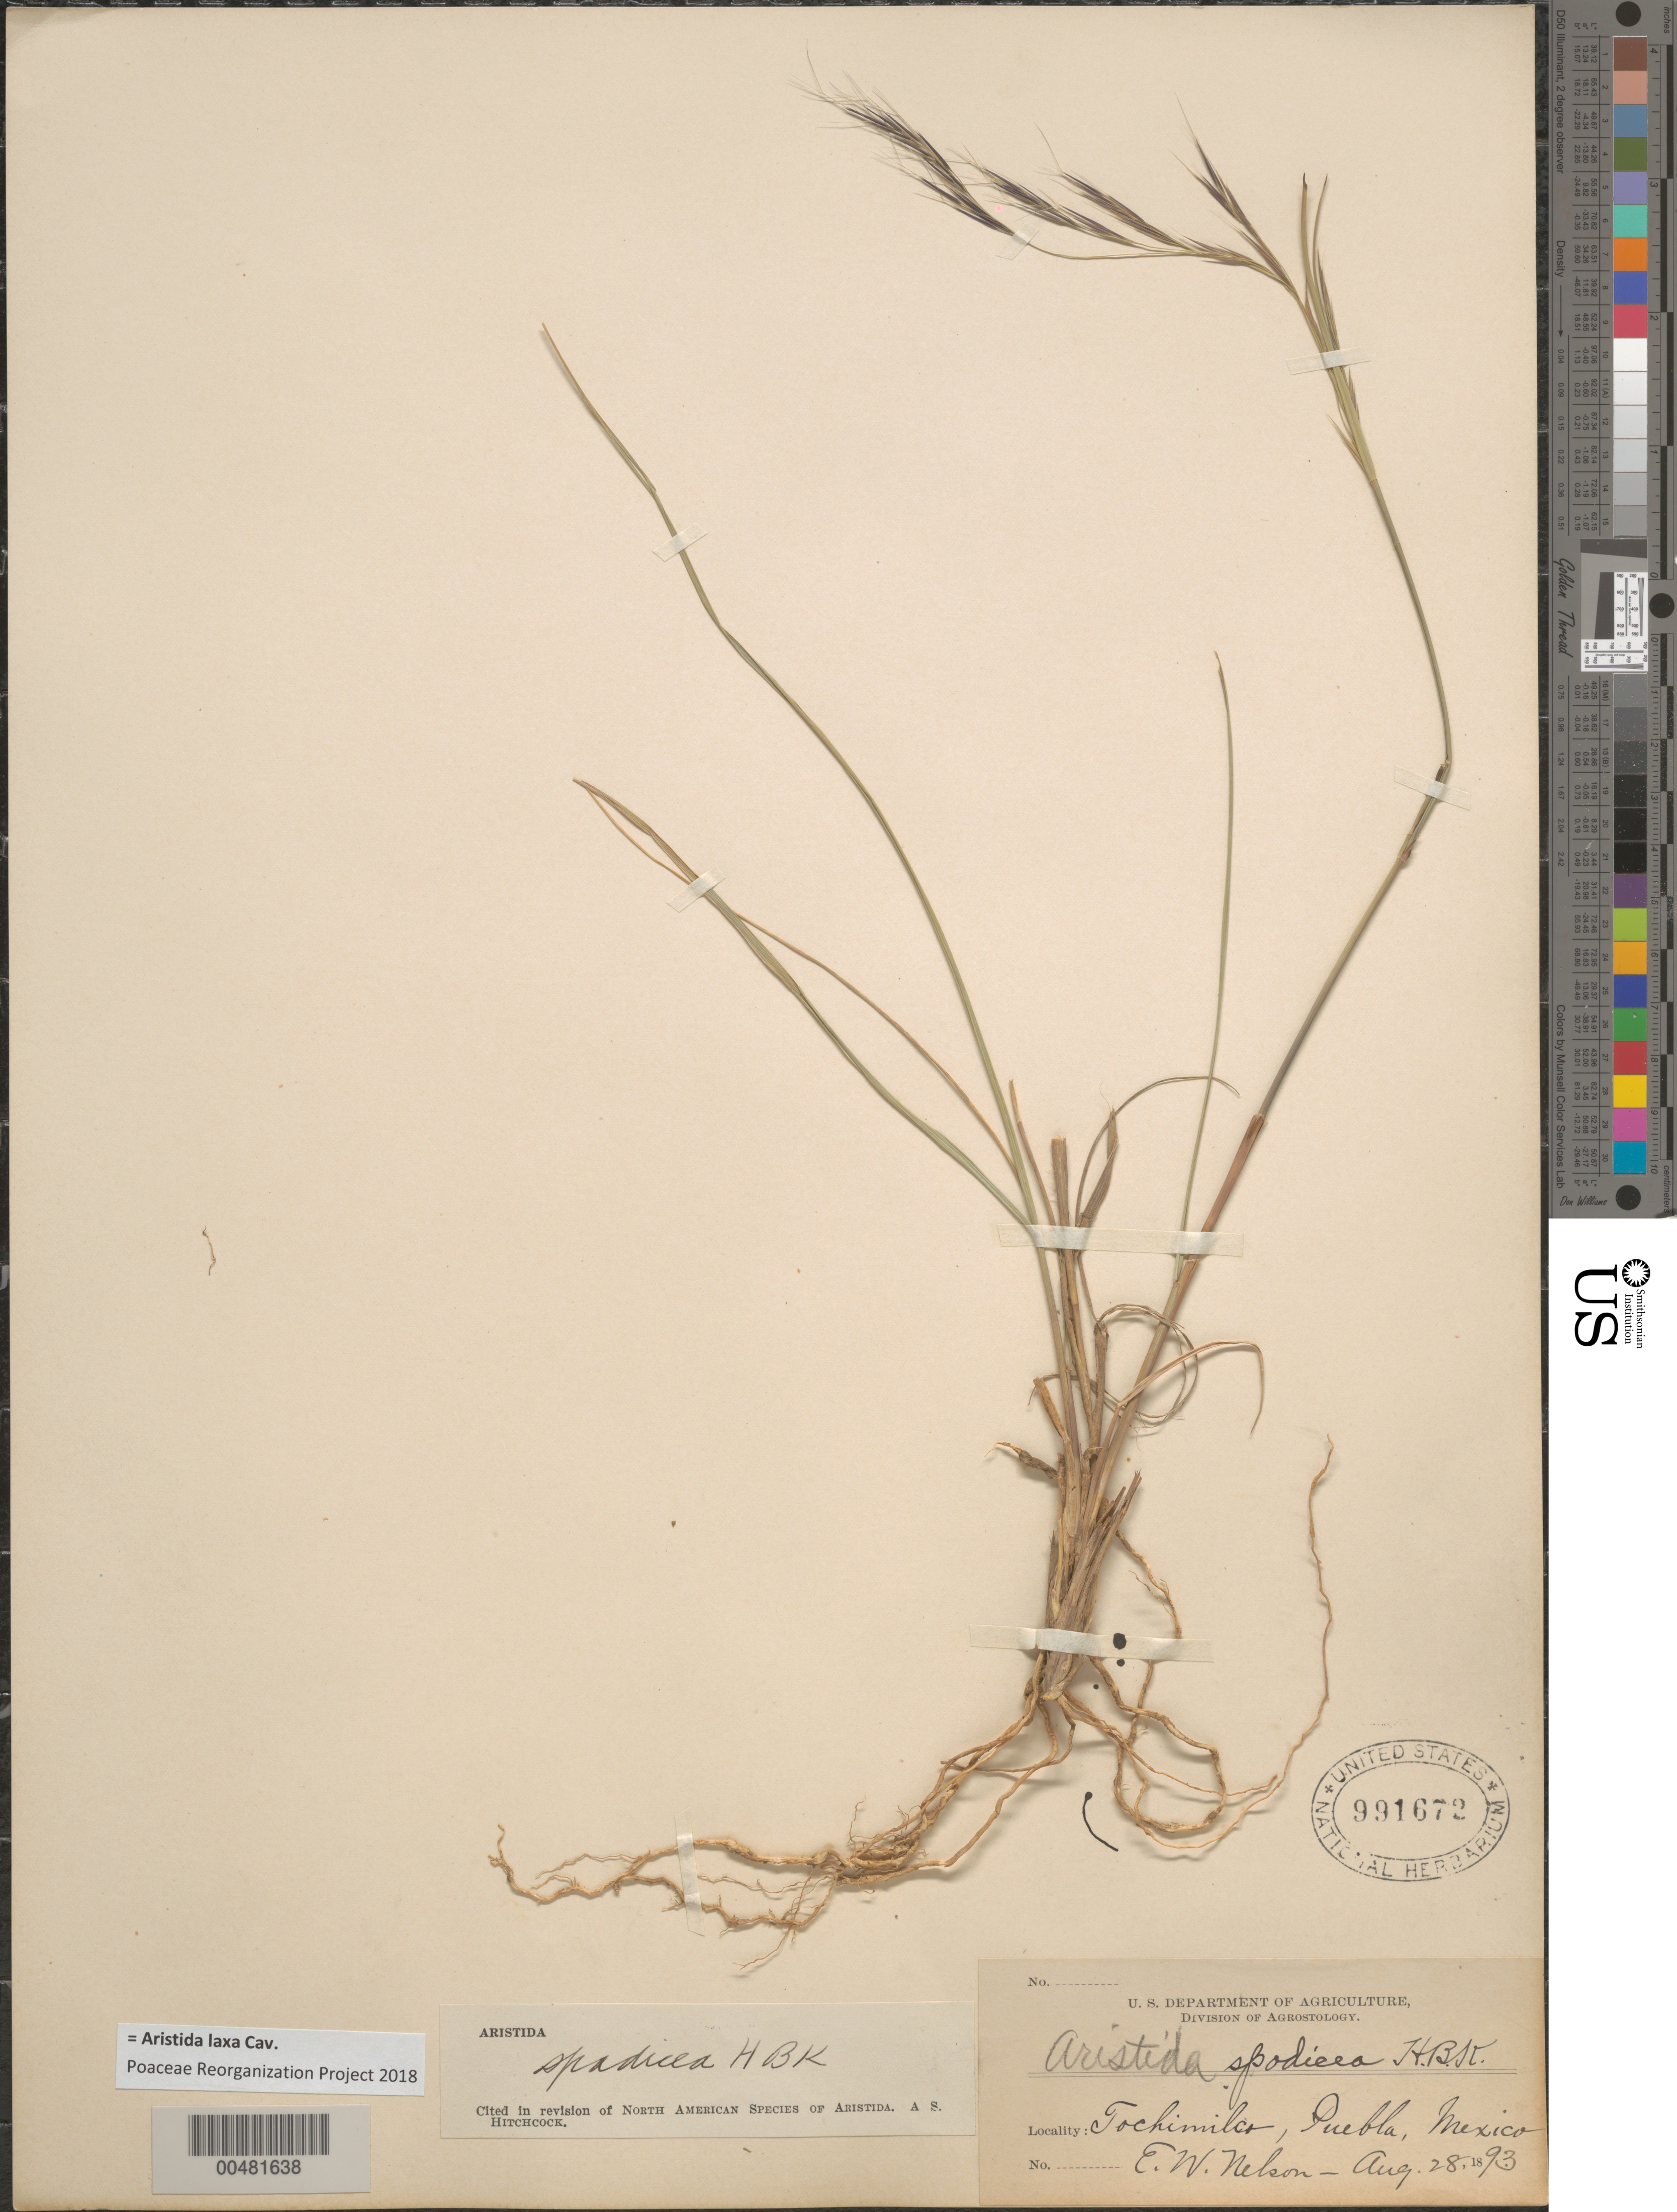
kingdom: Plantae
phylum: Tracheophyta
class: Liliopsida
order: Poales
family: Poaceae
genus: Aristida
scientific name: Aristida laxa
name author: Cav.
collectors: E. W. Nelson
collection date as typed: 28 Aug 1893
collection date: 1893-08-28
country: Mexico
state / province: Puebla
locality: Tochimilco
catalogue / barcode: US 991672